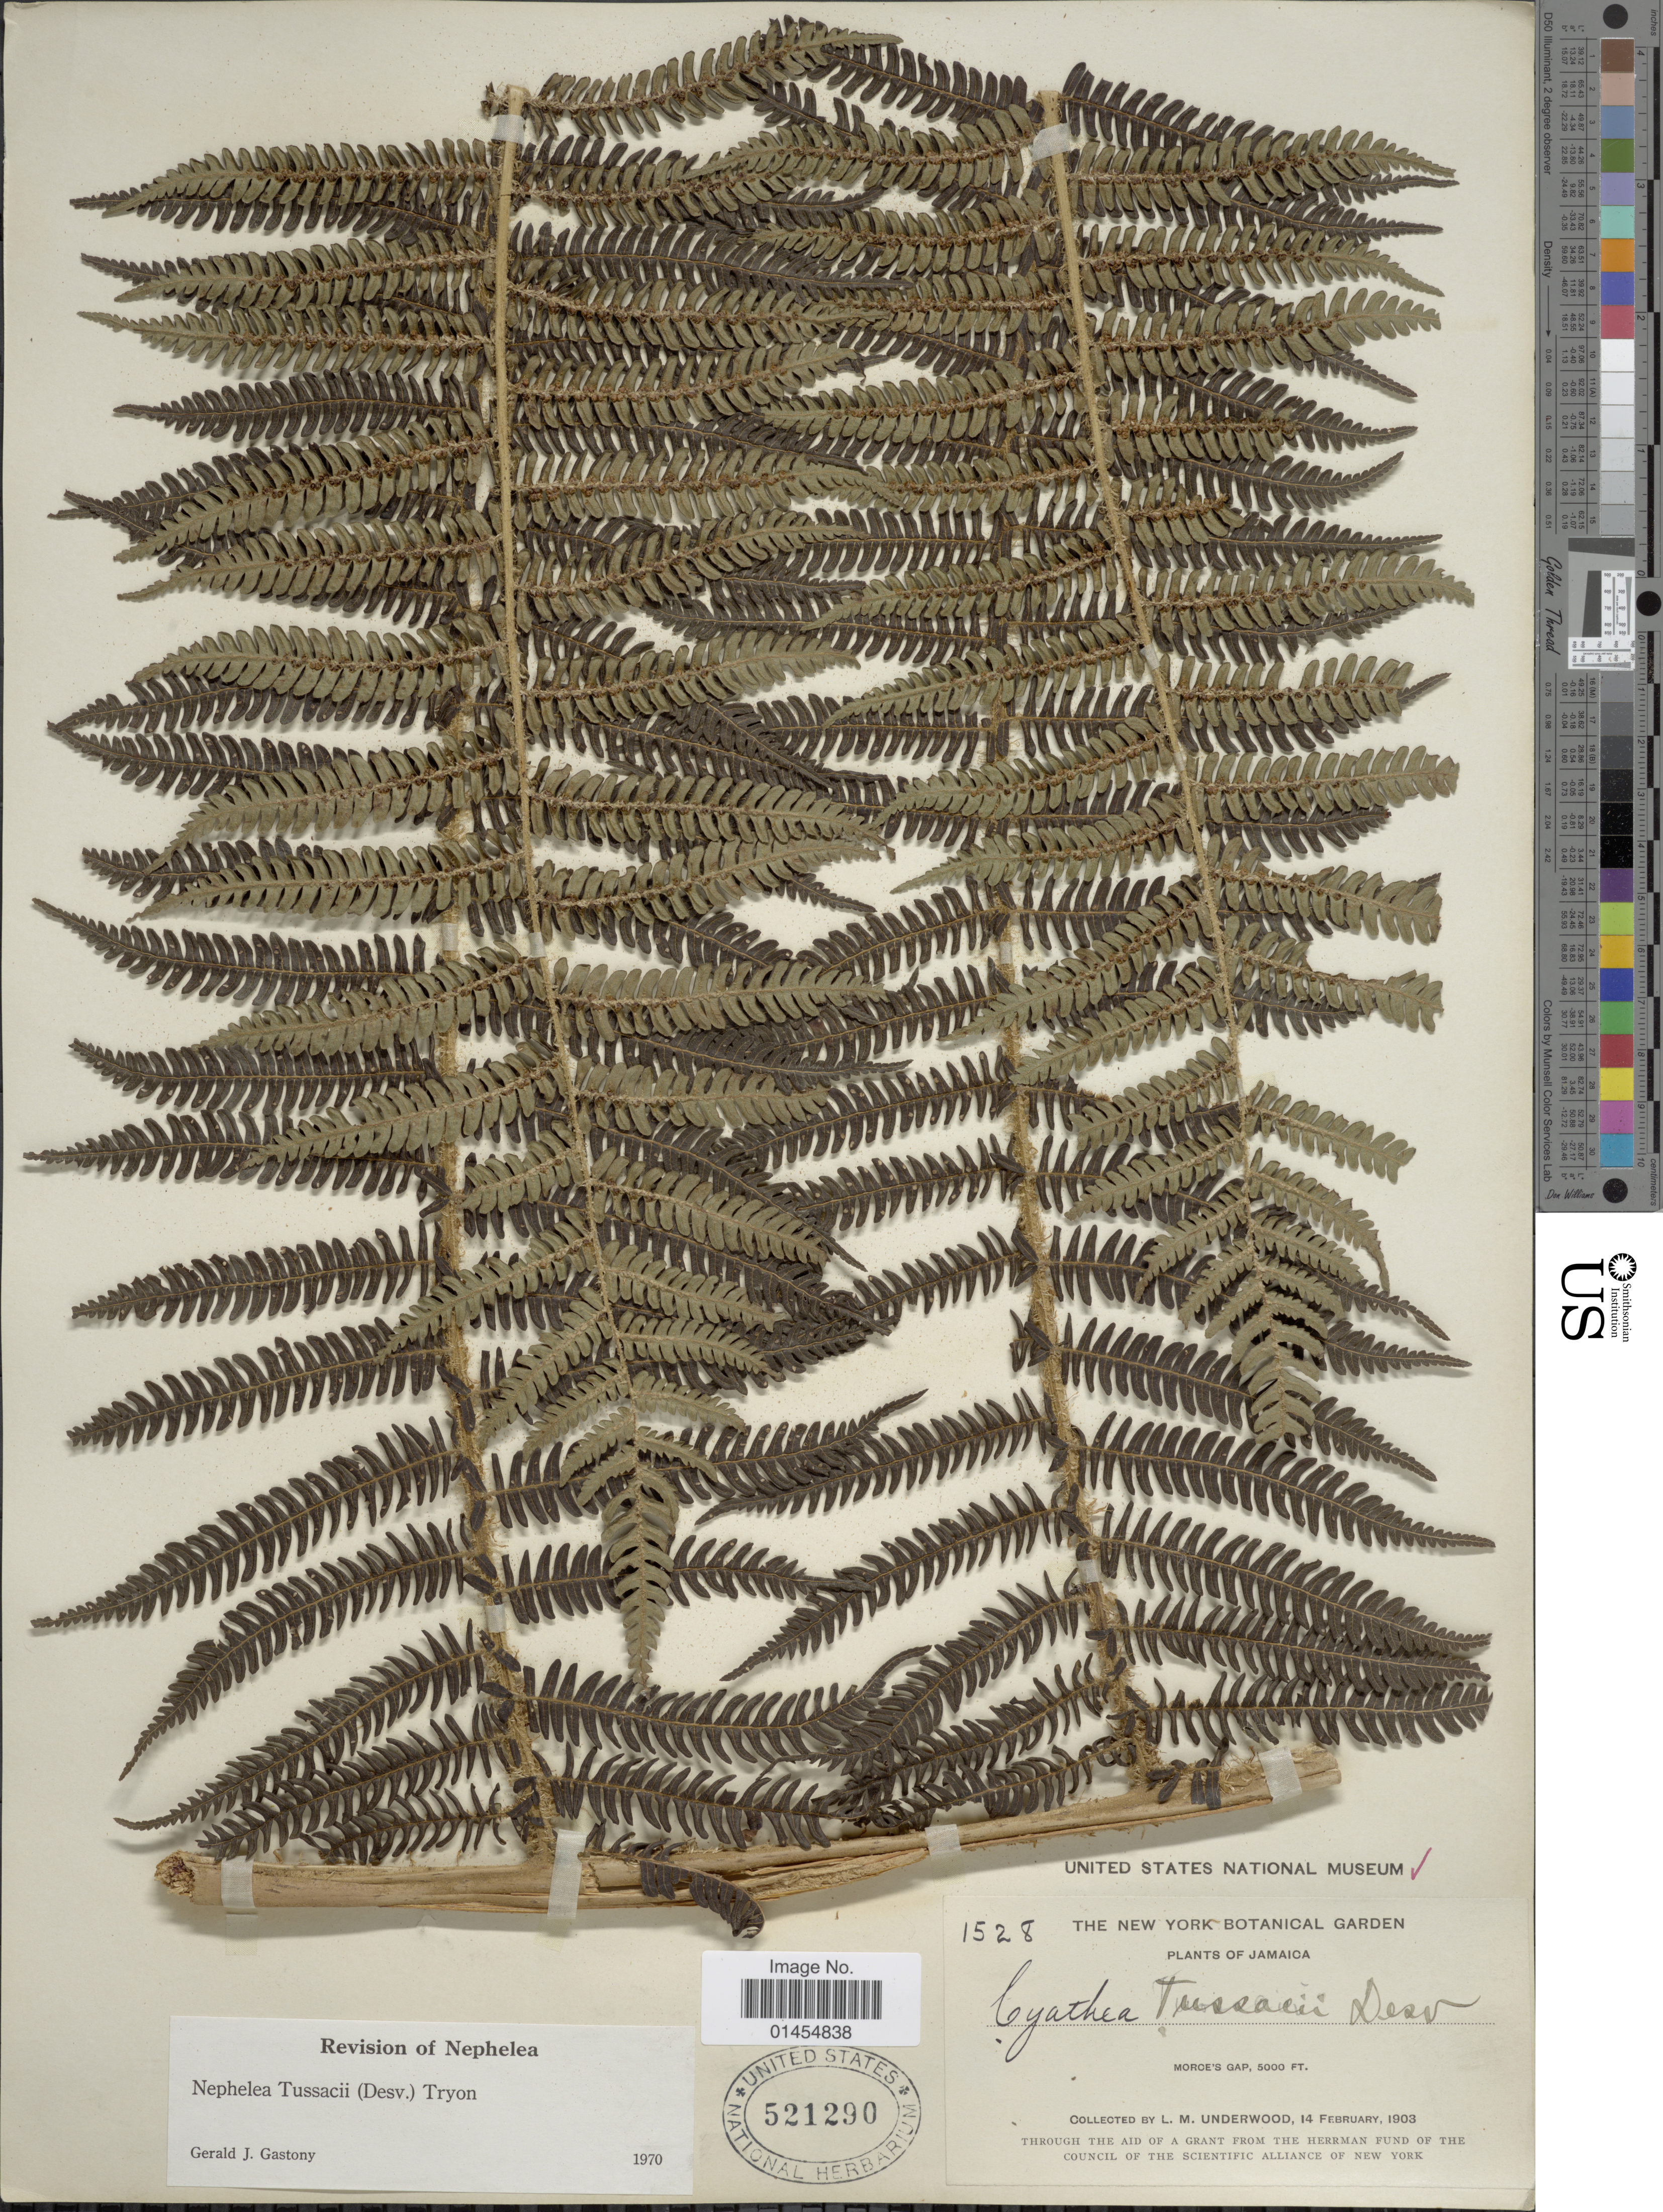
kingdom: Plantae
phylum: Tracheophyta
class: Polypodiopsida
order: Cyatheales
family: Cyatheaceae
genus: Alsophila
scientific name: Alsophila tussacii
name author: (Desv.) D.S. Conant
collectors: L. M. Underwood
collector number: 1528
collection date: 1903-02-14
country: Jamaica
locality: Morce's Gap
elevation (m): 1524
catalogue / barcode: US 521290